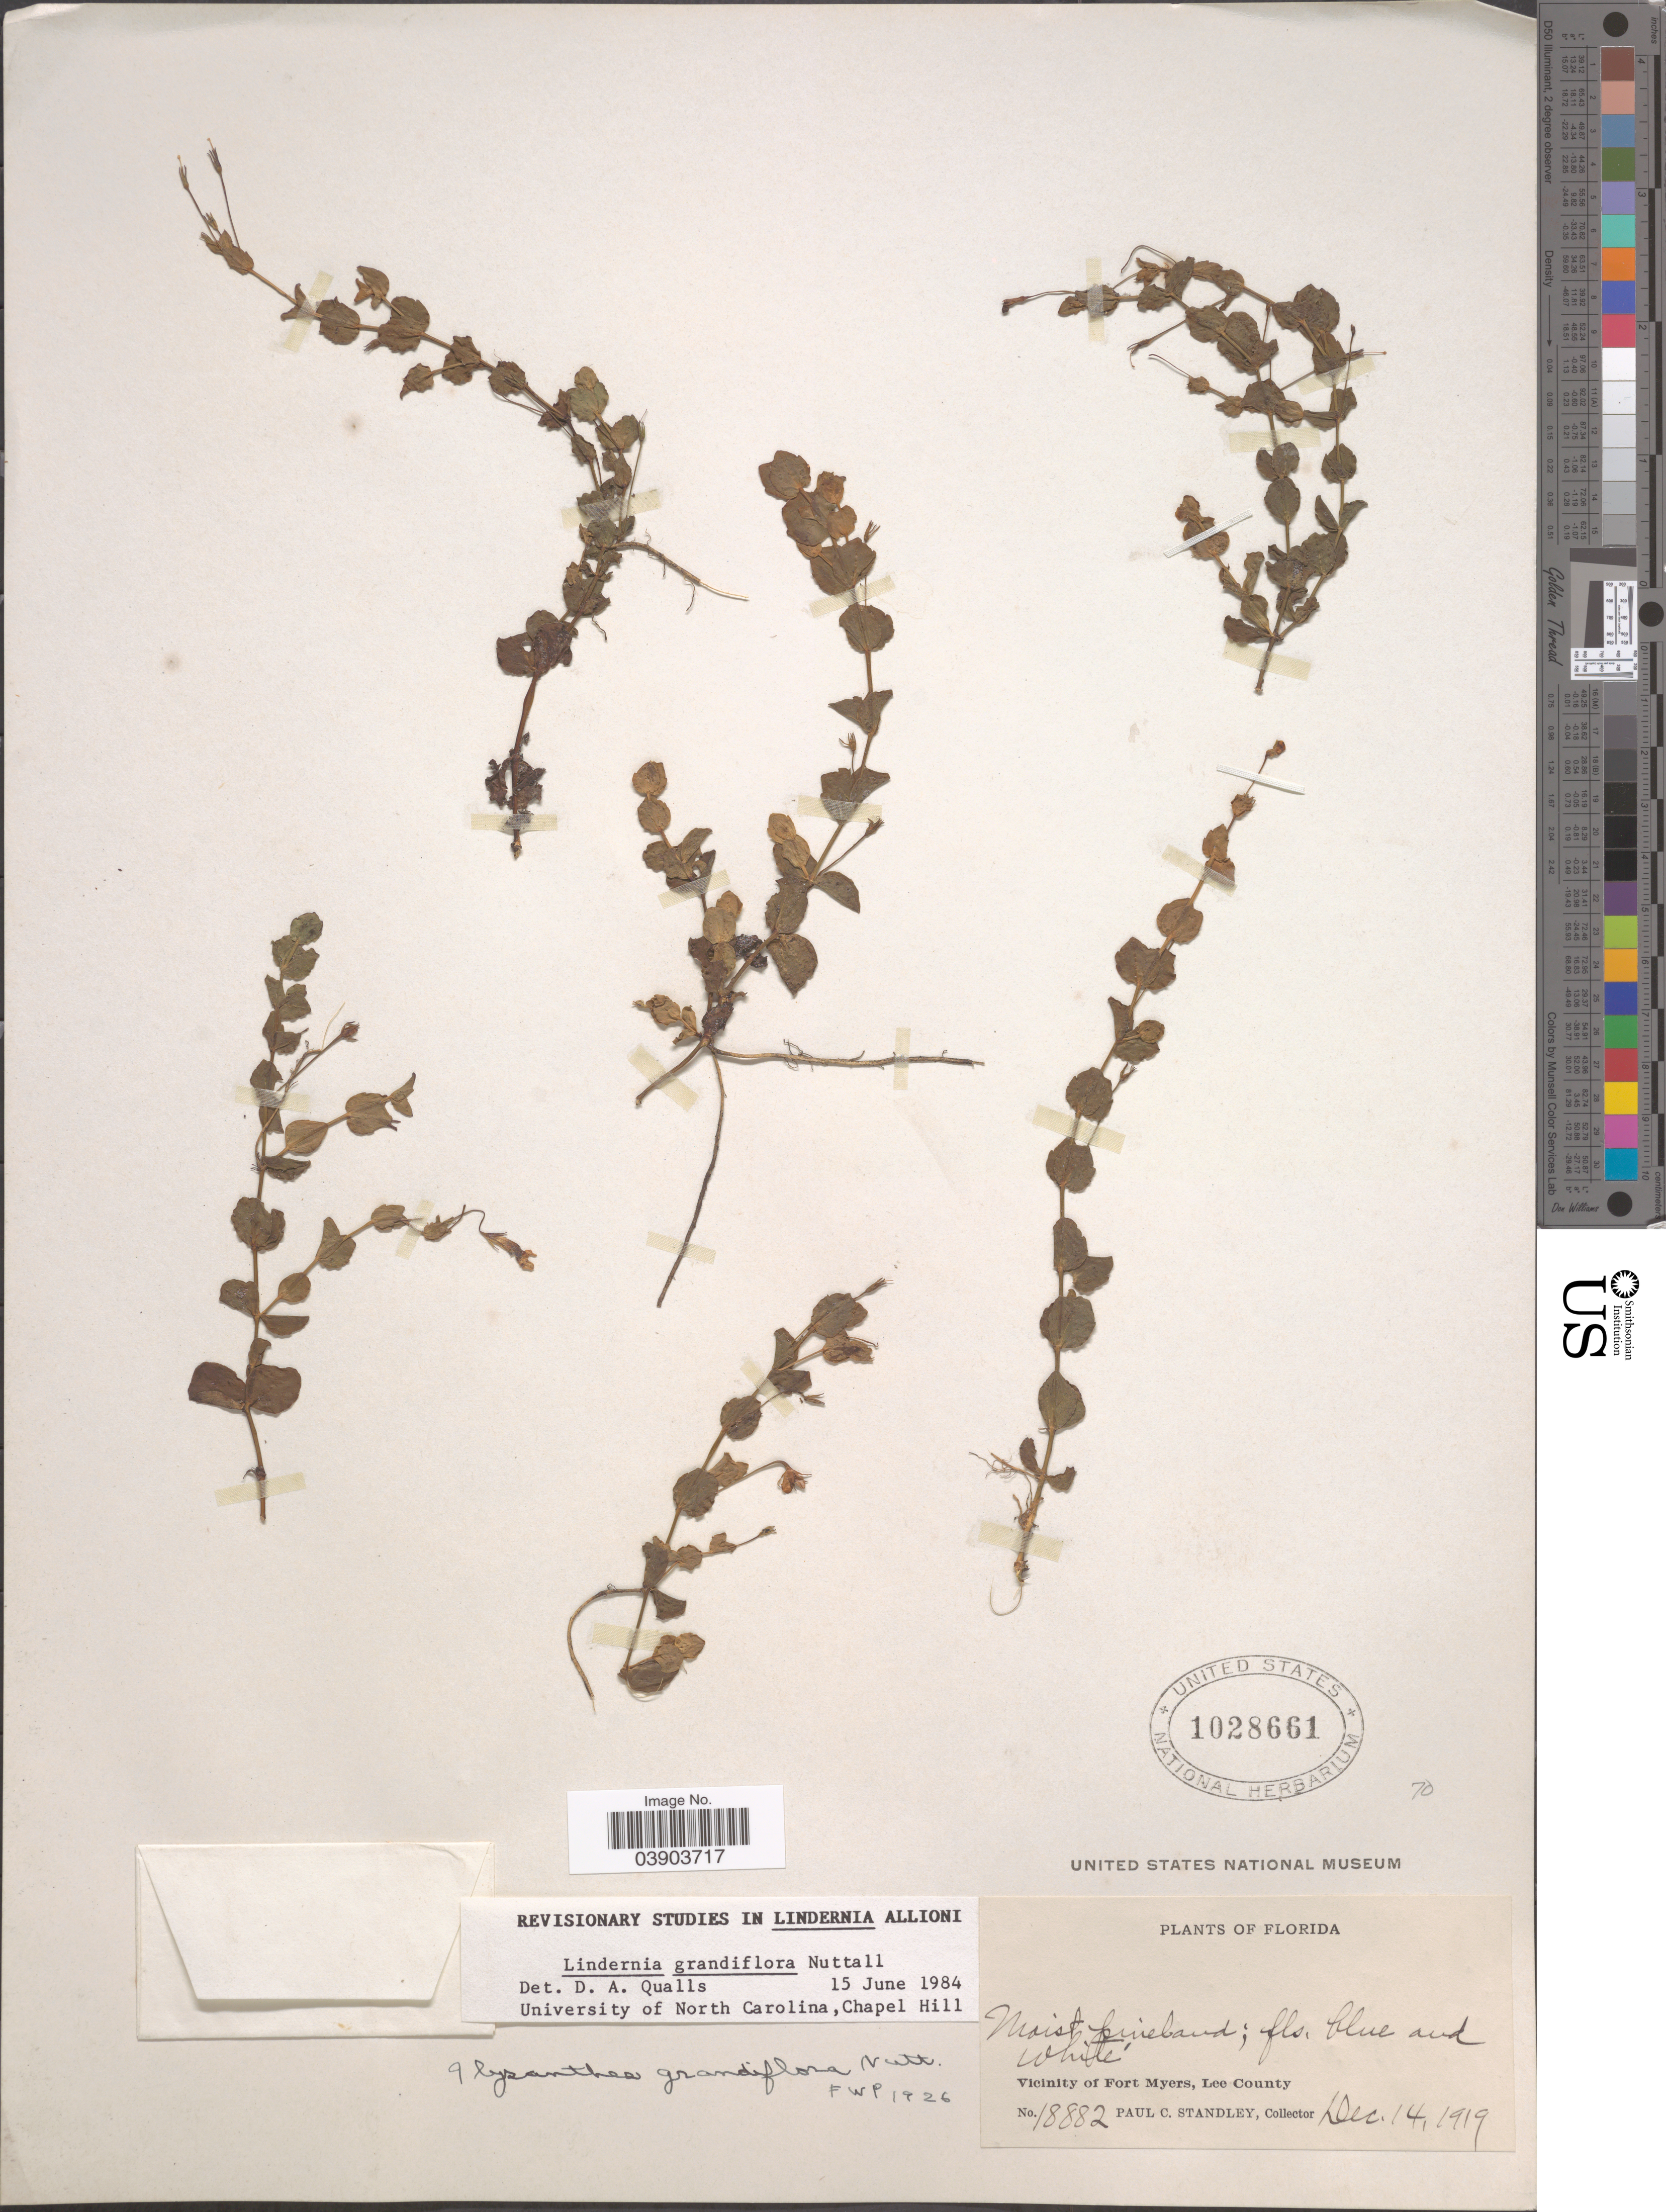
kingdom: Plantae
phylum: Tracheophyta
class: Magnoliopsida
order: Lamiales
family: Linderniaceae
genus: Lindernia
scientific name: Lindernia grandiflora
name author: Nutt.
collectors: P. C. Standley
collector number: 18882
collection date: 1919-12-14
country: United States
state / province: Florida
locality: Vicinity of Fort Myers, Lee County.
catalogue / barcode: US 1028661